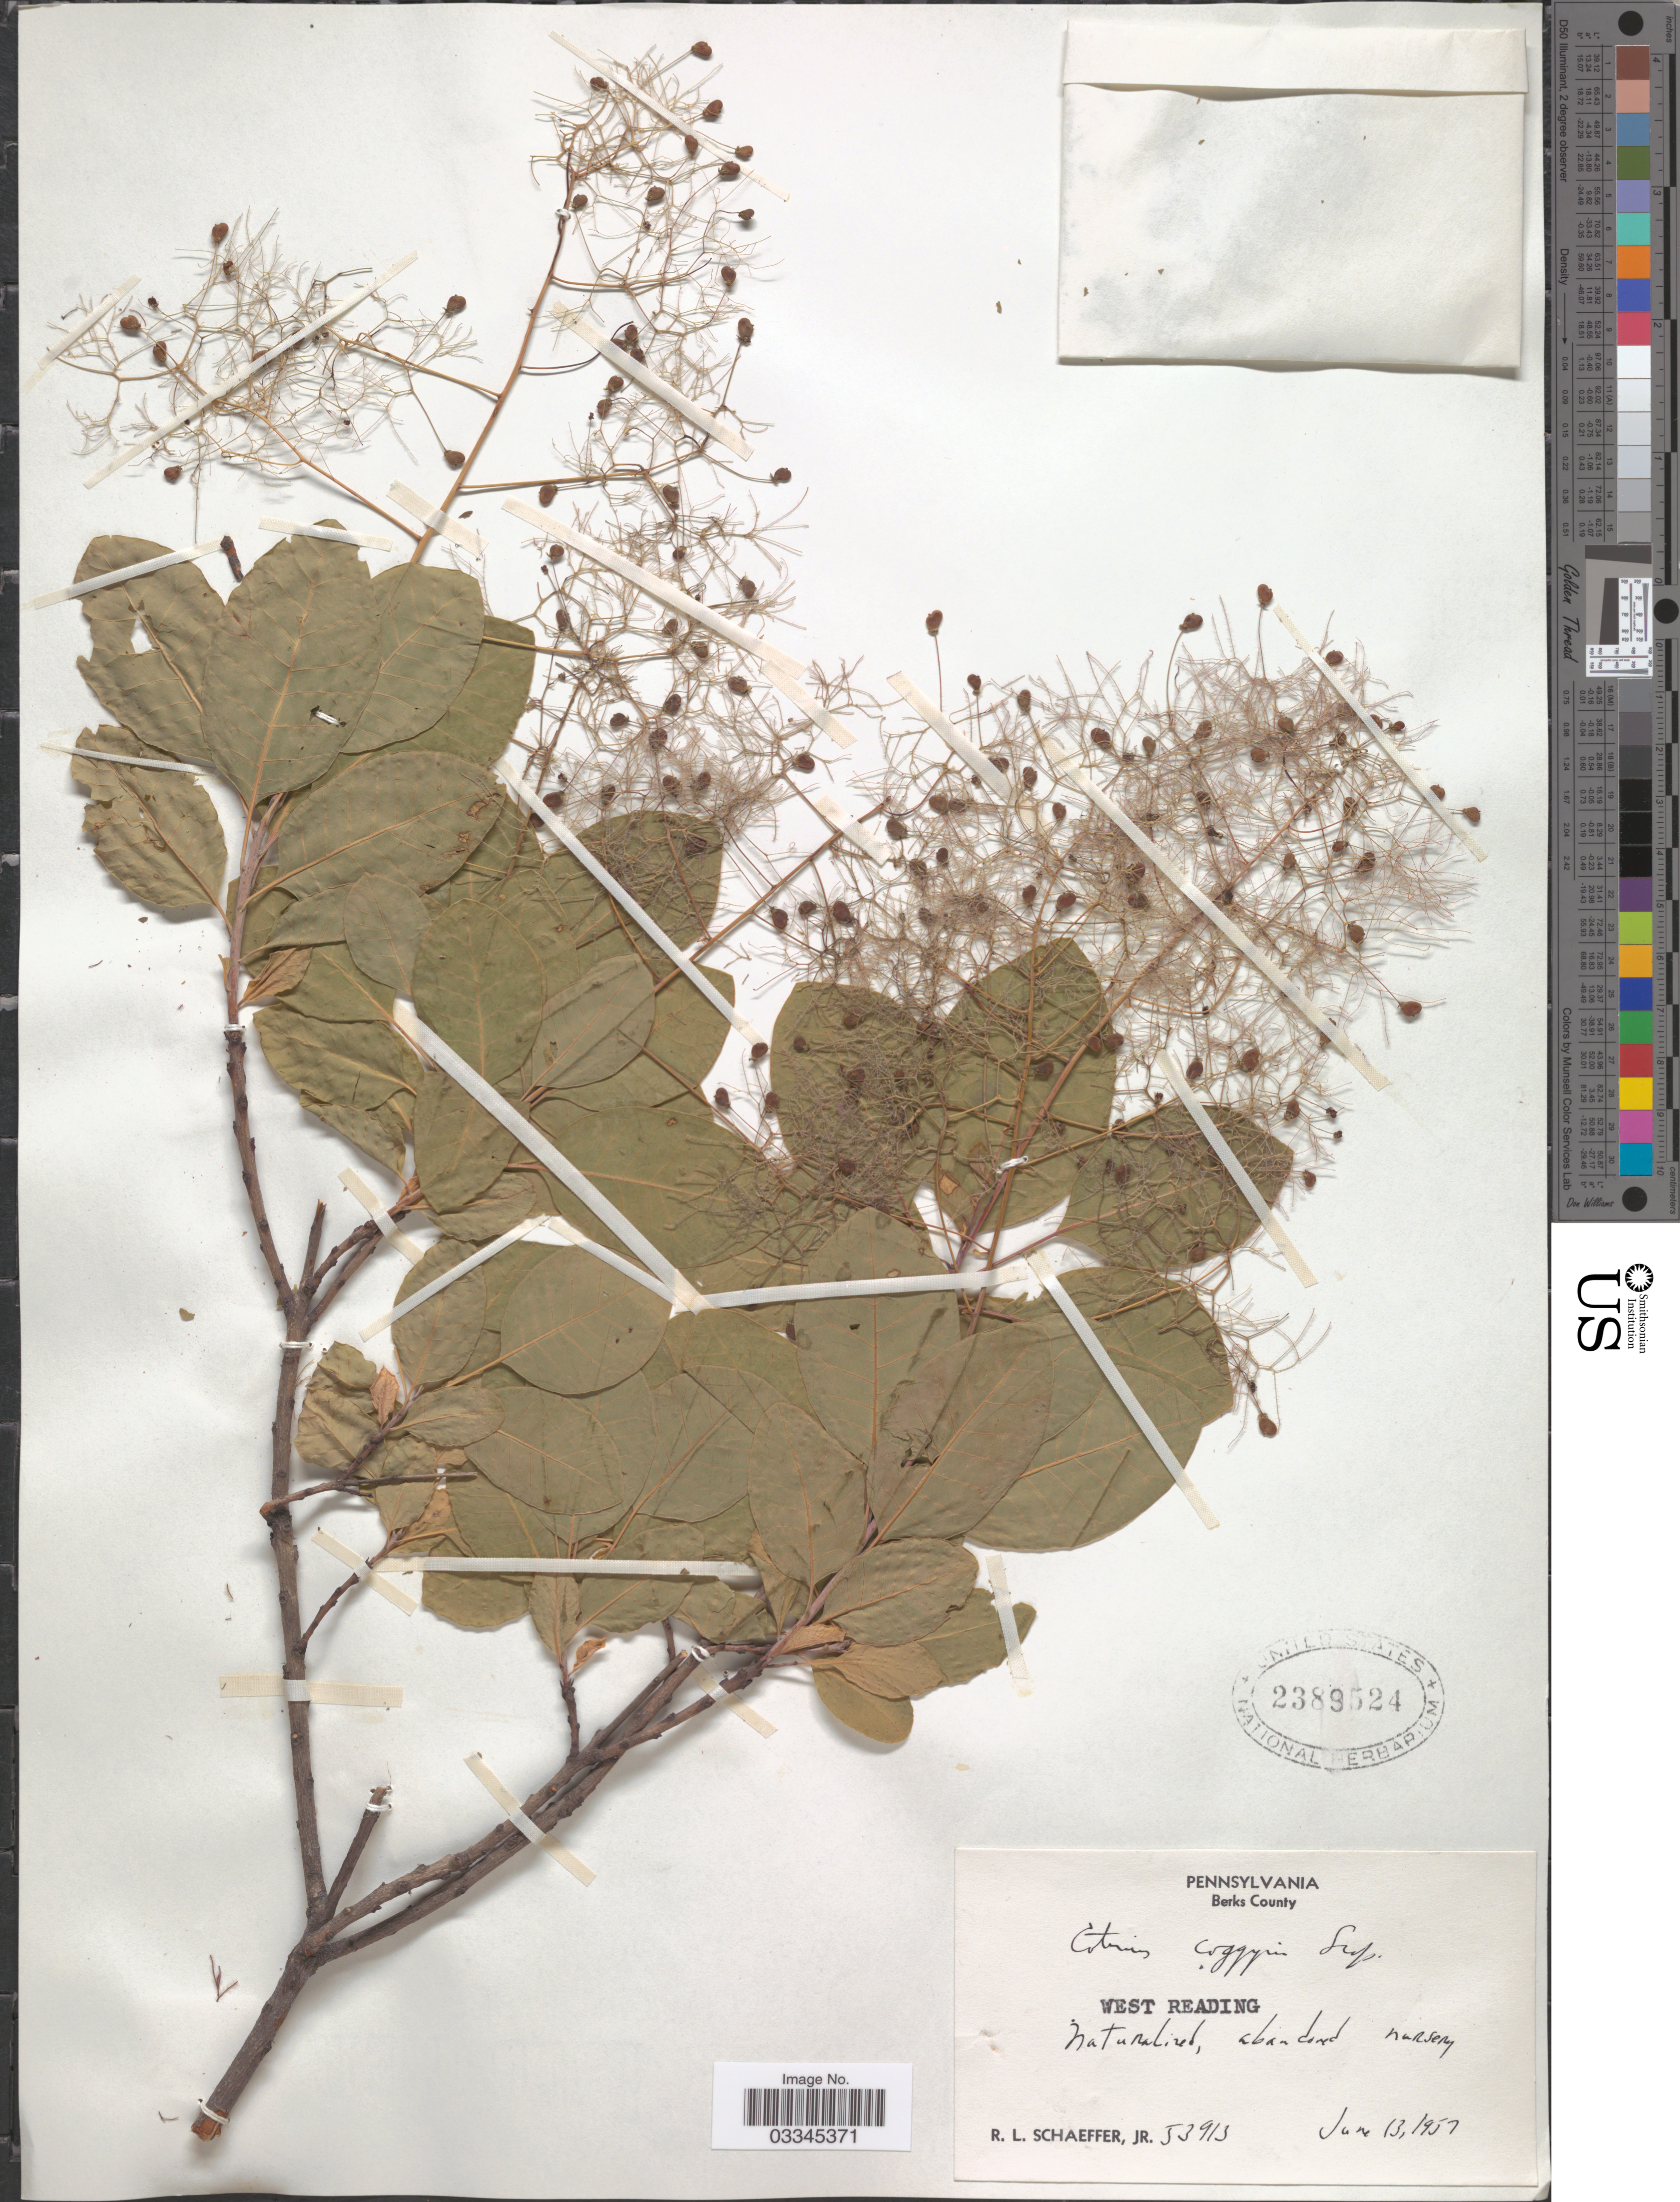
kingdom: Plantae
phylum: Tracheophyta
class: Magnoliopsida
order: Sapindales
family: Anacardiaceae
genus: Cotinus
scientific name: Cotinus coggygria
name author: Scop.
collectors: R. L. Schaeffer Jr.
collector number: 53913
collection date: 1957-06-13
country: United States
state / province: Pennsylvania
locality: Berks County. West Reading.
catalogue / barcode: US 2389524